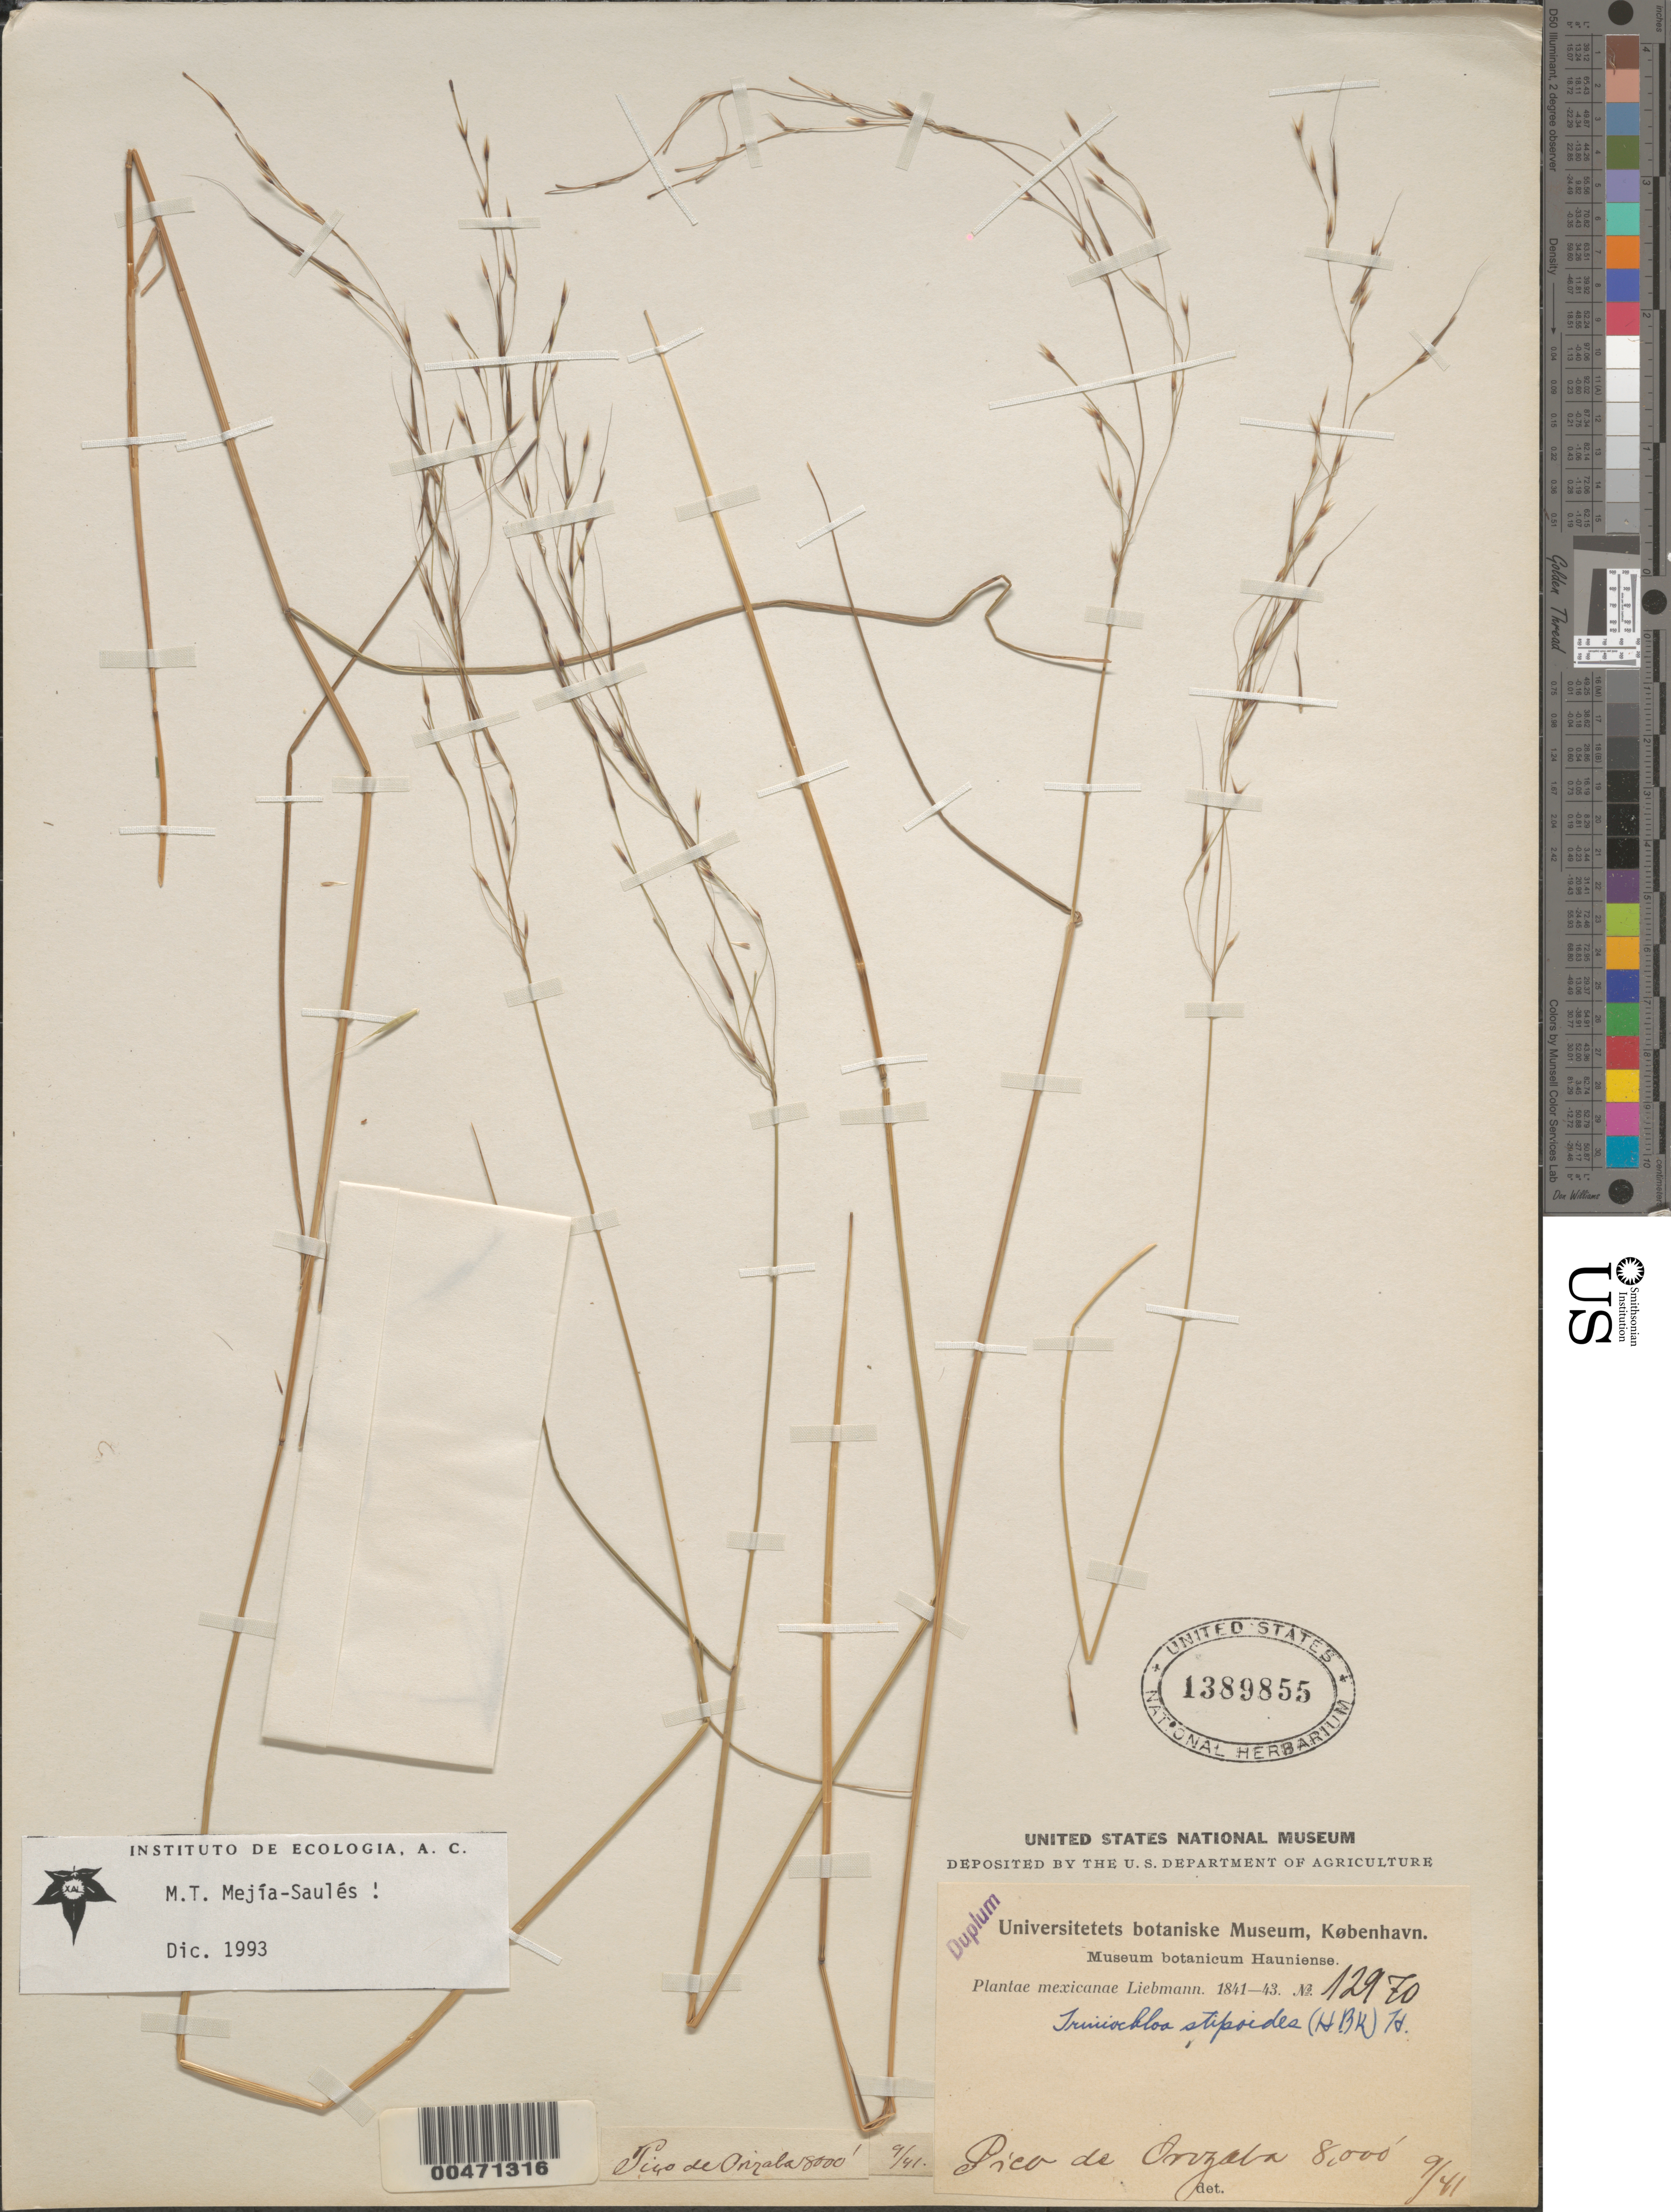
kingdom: Plantae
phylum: Tracheophyta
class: Liliopsida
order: Poales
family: Poaceae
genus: Triniochloa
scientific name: Triniochloa stipoides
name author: (Kunth) Hitchc.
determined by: Mejía-Sauls, M. T.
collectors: F. M. Liebmann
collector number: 12970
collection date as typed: Sep 1841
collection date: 1841-09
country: Mexico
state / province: Veracruz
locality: Pico de Orizaba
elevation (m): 2438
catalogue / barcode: US 1389855